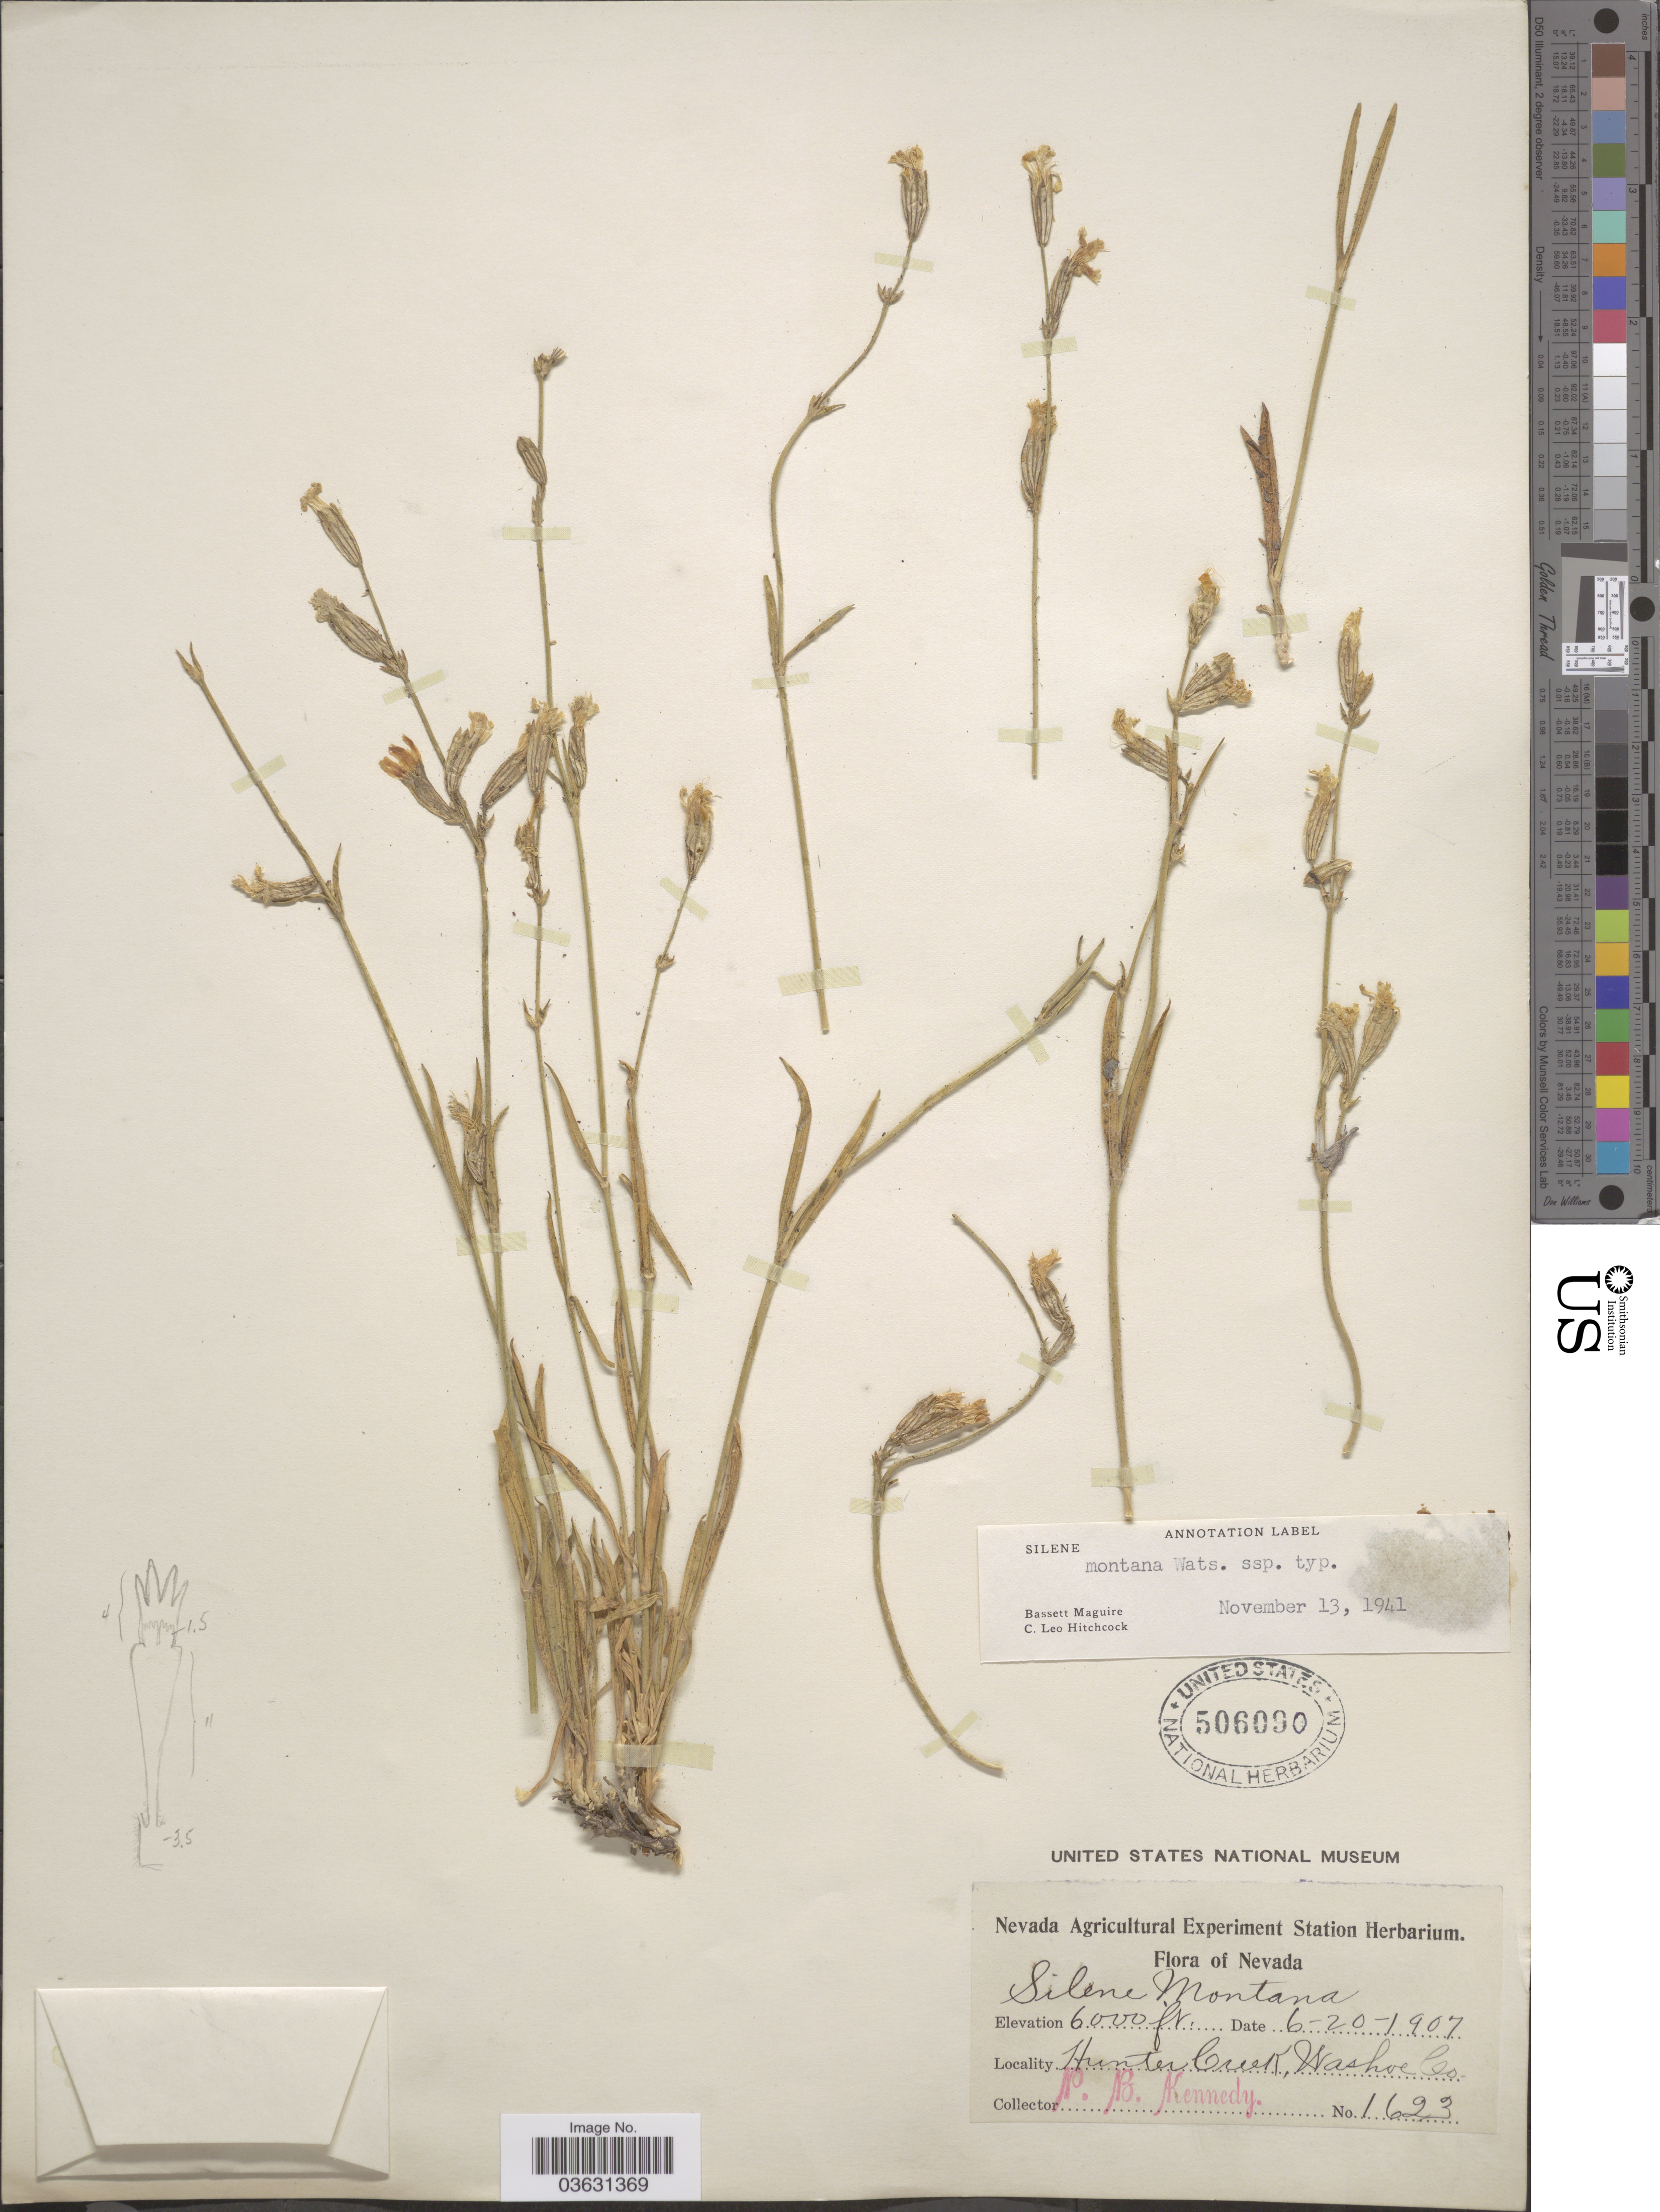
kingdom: Plantae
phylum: Tracheophyta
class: Magnoliopsida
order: Caryophyllales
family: Caryophyllaceae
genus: Silene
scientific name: Silene montana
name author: Arrond.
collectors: P. B. Kennedy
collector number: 1623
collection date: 1907-06-20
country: United States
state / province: Nevada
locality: Hunter Creek, Washoe Co.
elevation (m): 1829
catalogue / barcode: US 506090